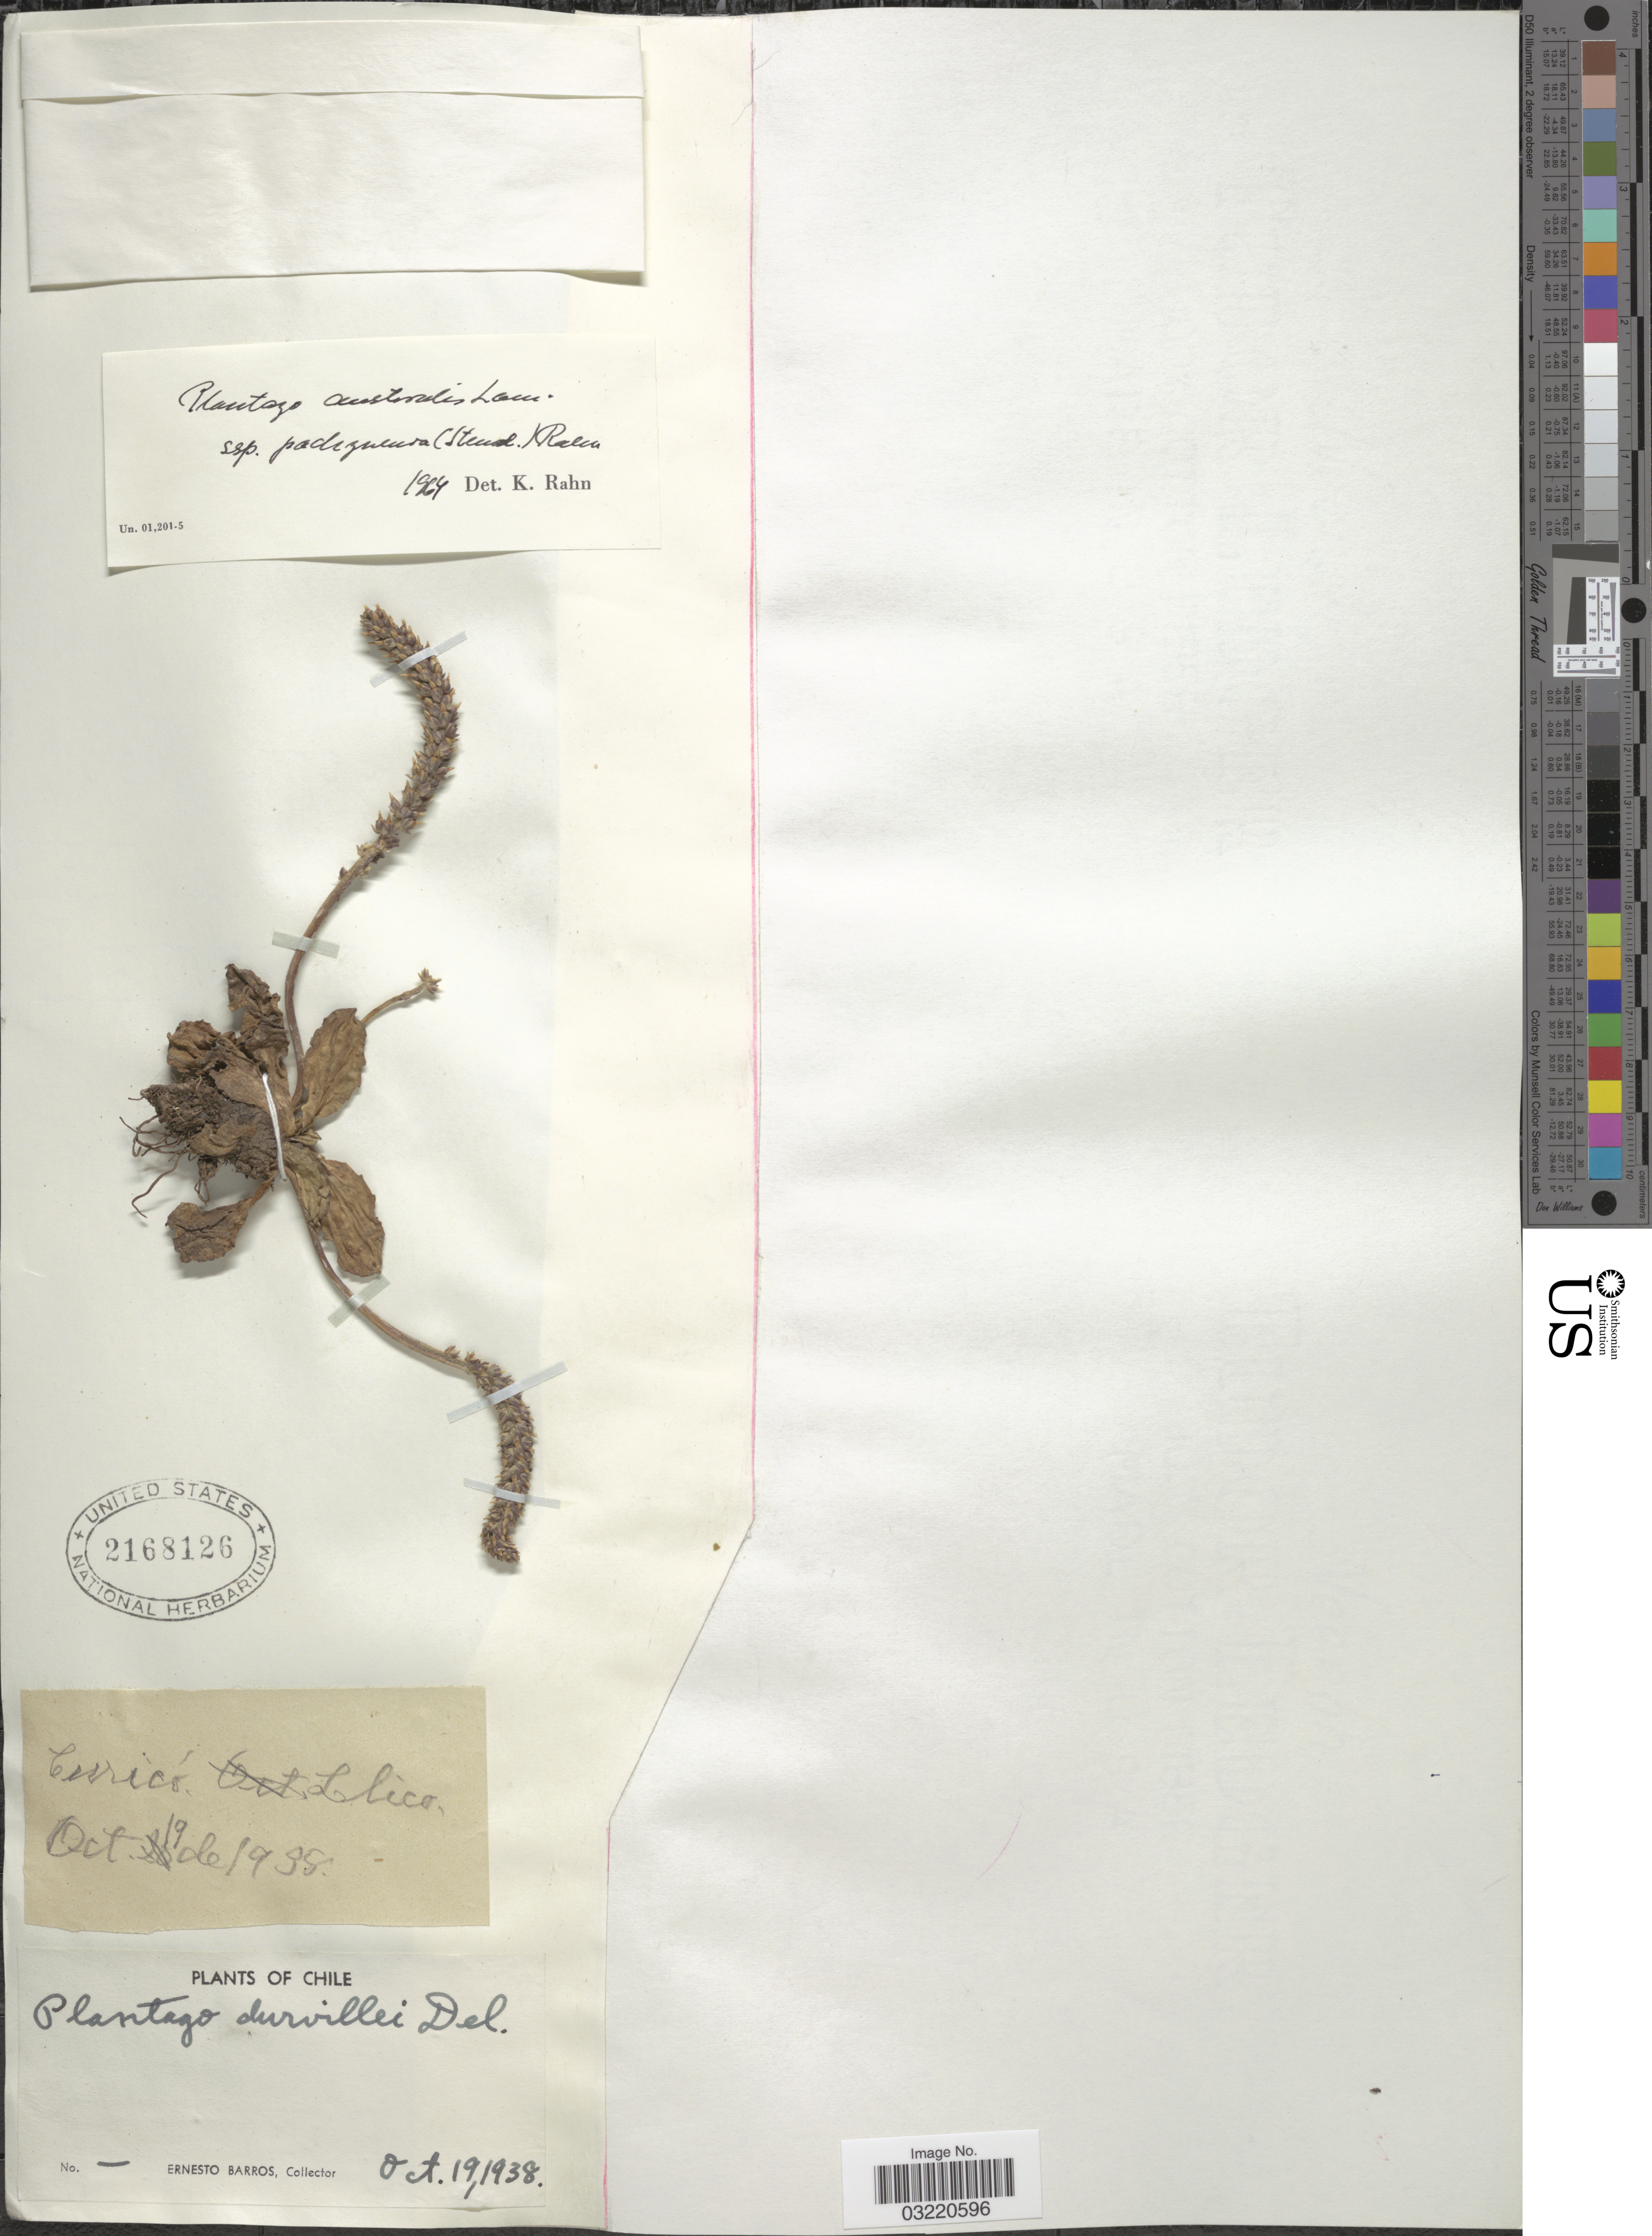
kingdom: Plantae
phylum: Tracheophyta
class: Magnoliopsida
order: Lamiales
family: Plantaginaceae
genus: Plantago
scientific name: Plantago australis subsp. pachyneura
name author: (Steud.) Rahn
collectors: E. Barros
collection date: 1938-10-19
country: Chile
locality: Cerricó Llico [unsure placement].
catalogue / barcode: US 2168126